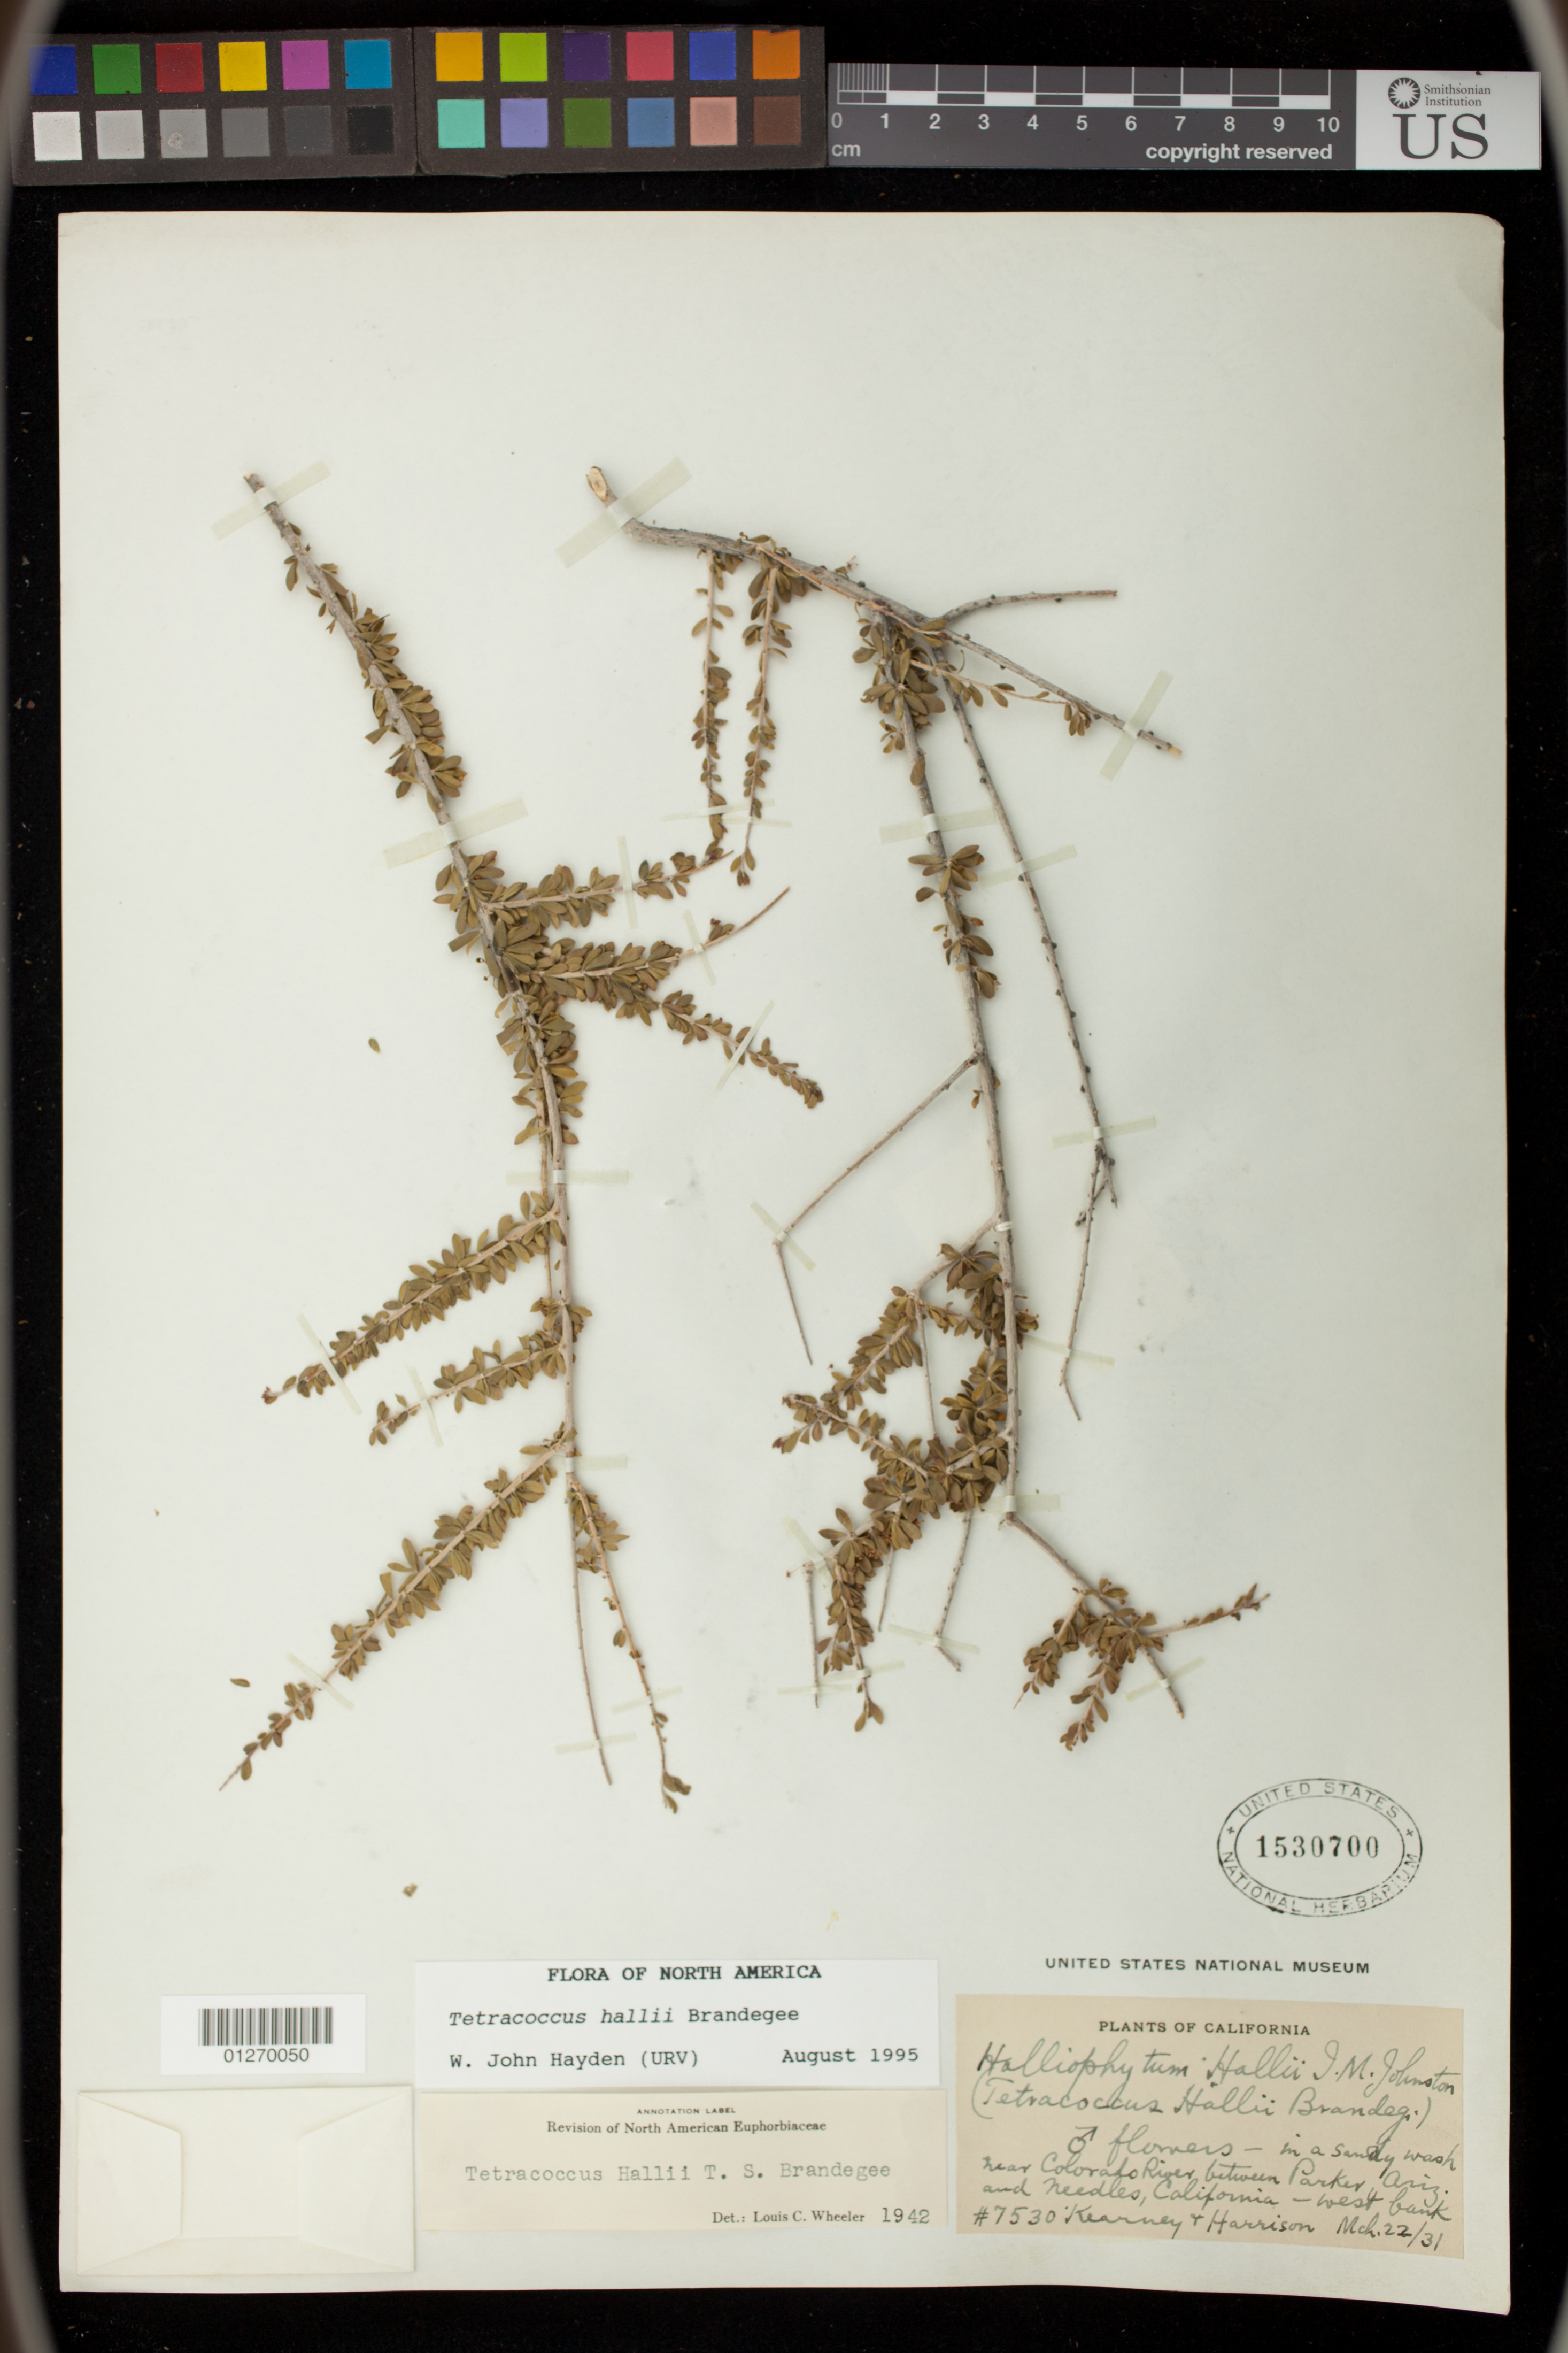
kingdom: Plantae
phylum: Tracheophyta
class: Magnoliopsida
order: Malpighiales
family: Picrodendraceae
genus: Tetracoccus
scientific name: Tetracoccus hallii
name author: Brandegee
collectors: T. H. Kearney & G. J. Harrison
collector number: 7530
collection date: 1931-03-22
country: United States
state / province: California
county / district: San Bernardino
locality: In sandy wash near Colorado River between Parker, Ariz. and Needles, California - west bank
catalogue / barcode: US 1530700